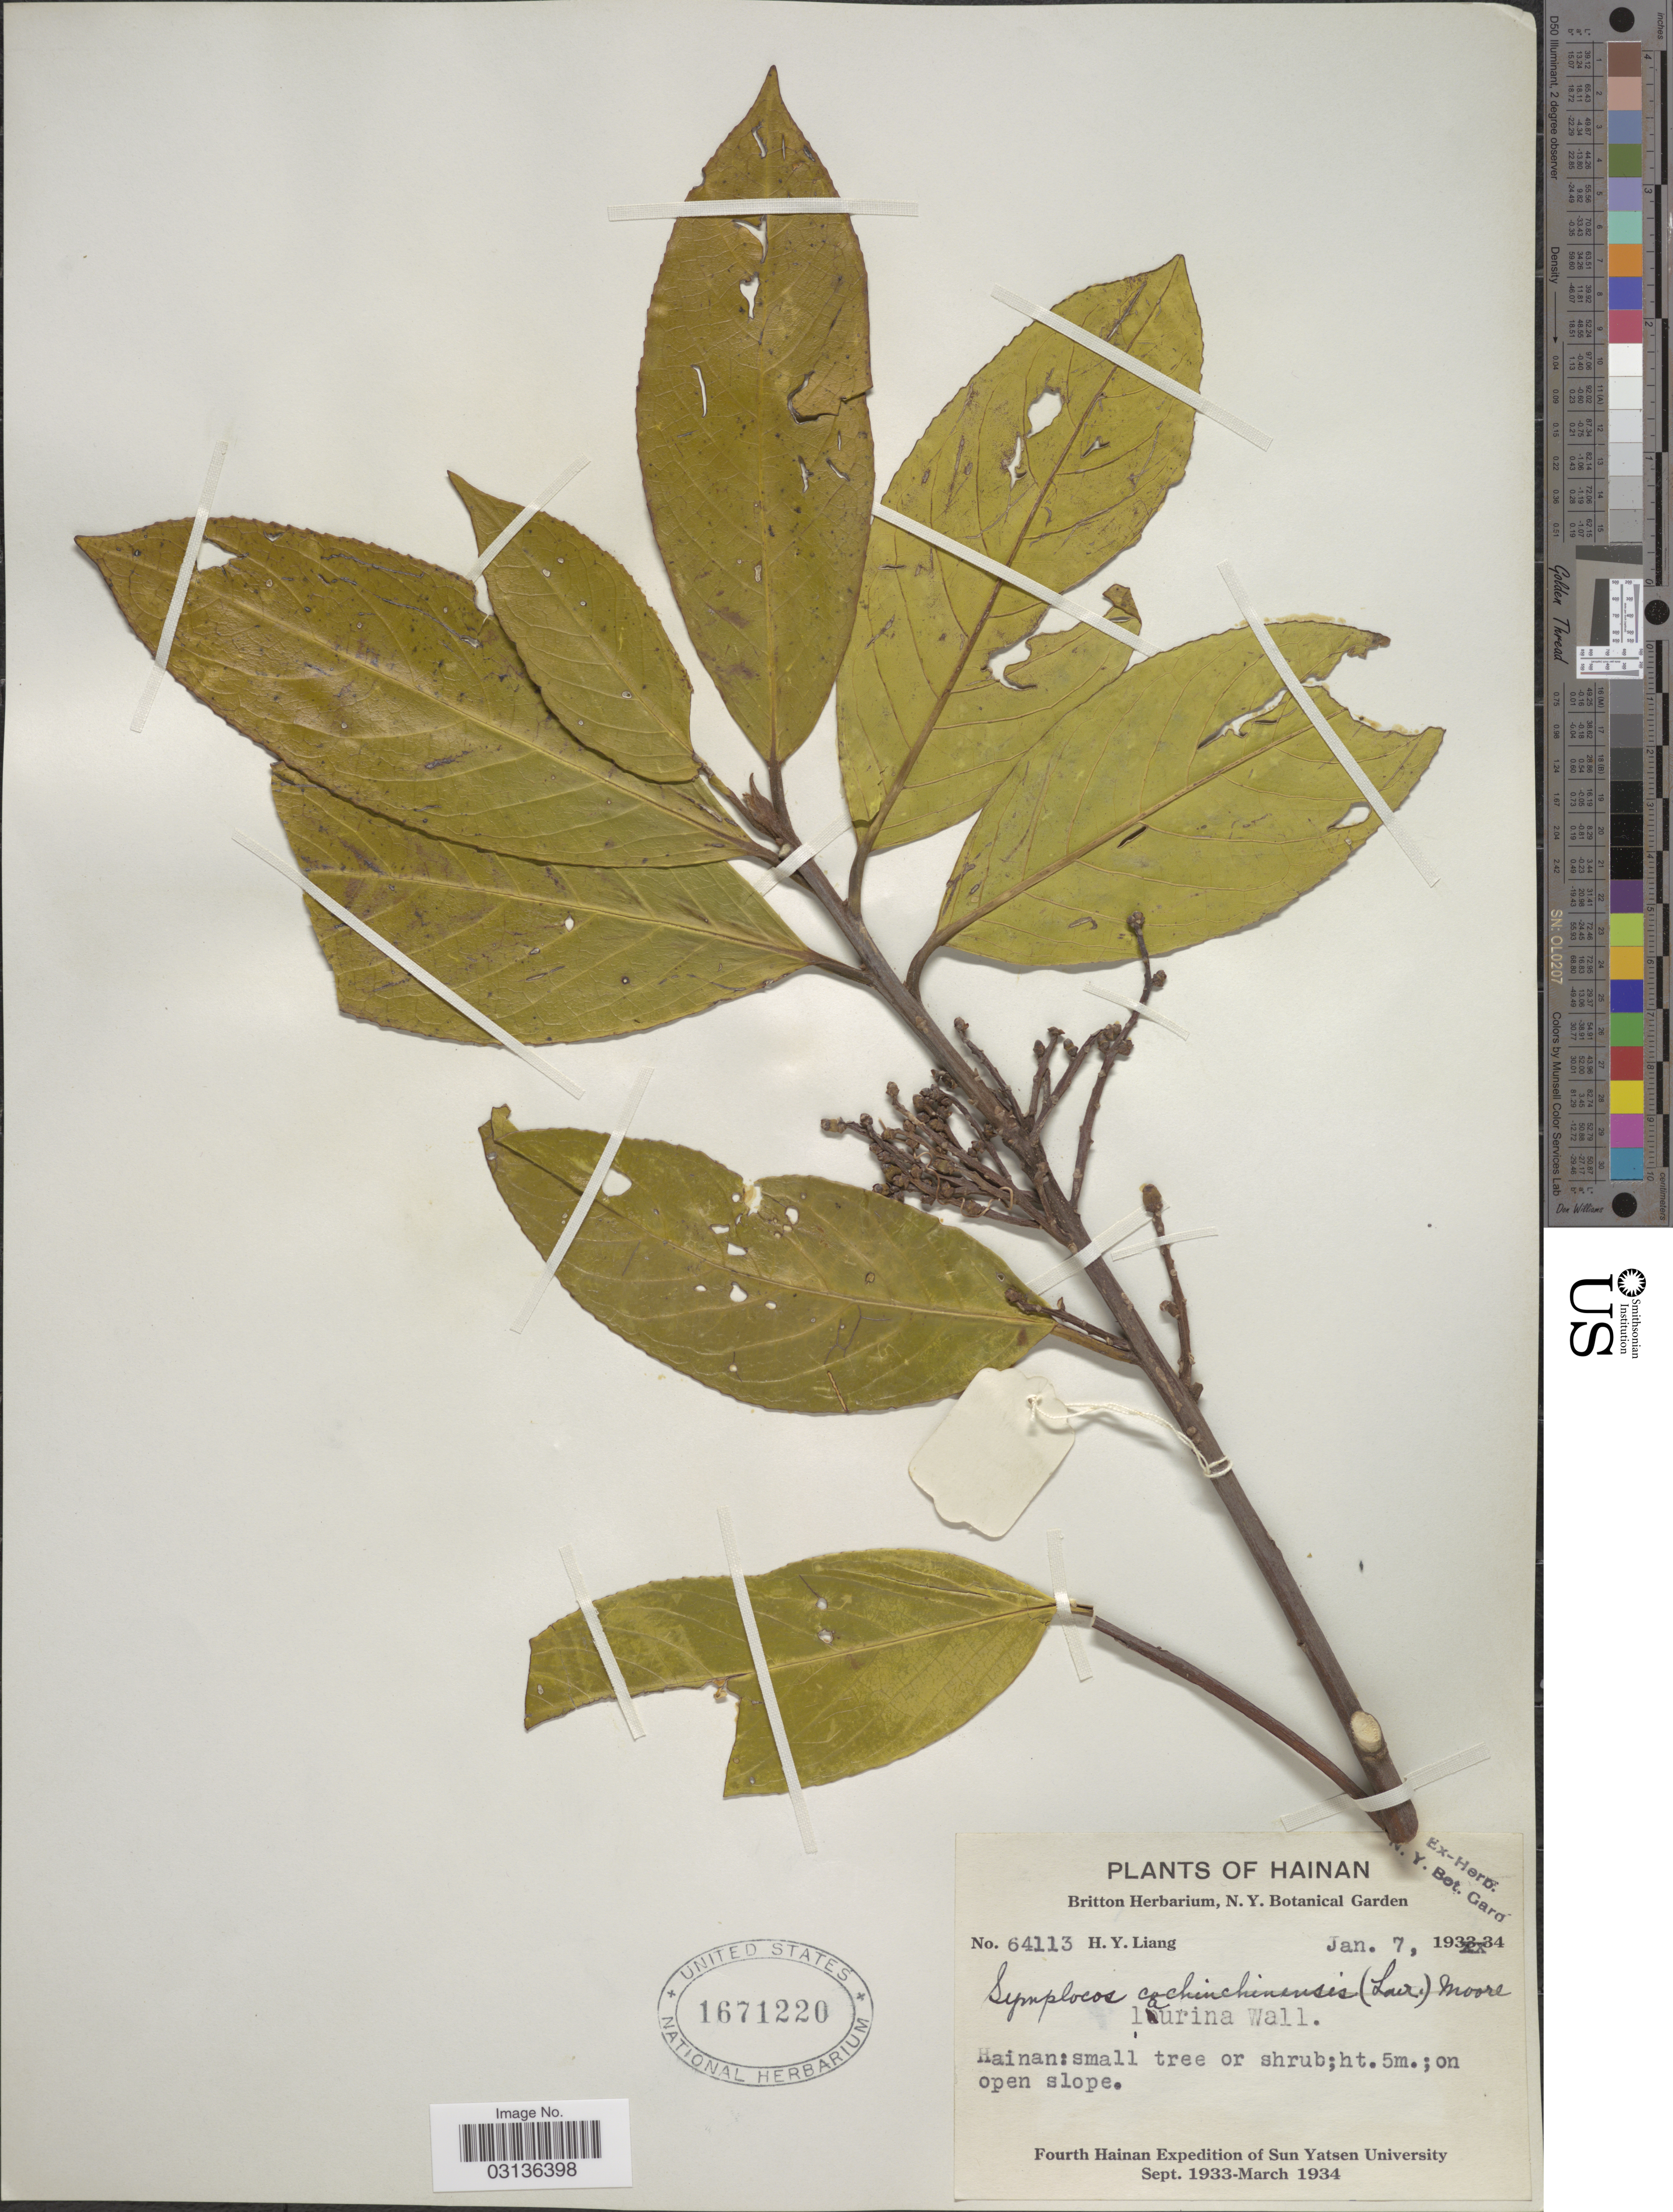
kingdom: Plantae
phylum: Tracheophyta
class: Magnoliopsida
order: Ericales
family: Symplocaceae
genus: Symplocos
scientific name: Symplocos cochinchinensis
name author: (Lour.) S. Moore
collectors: H. Y. Liang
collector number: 64113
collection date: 1934-01-07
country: China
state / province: Hainan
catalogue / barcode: US 1671220